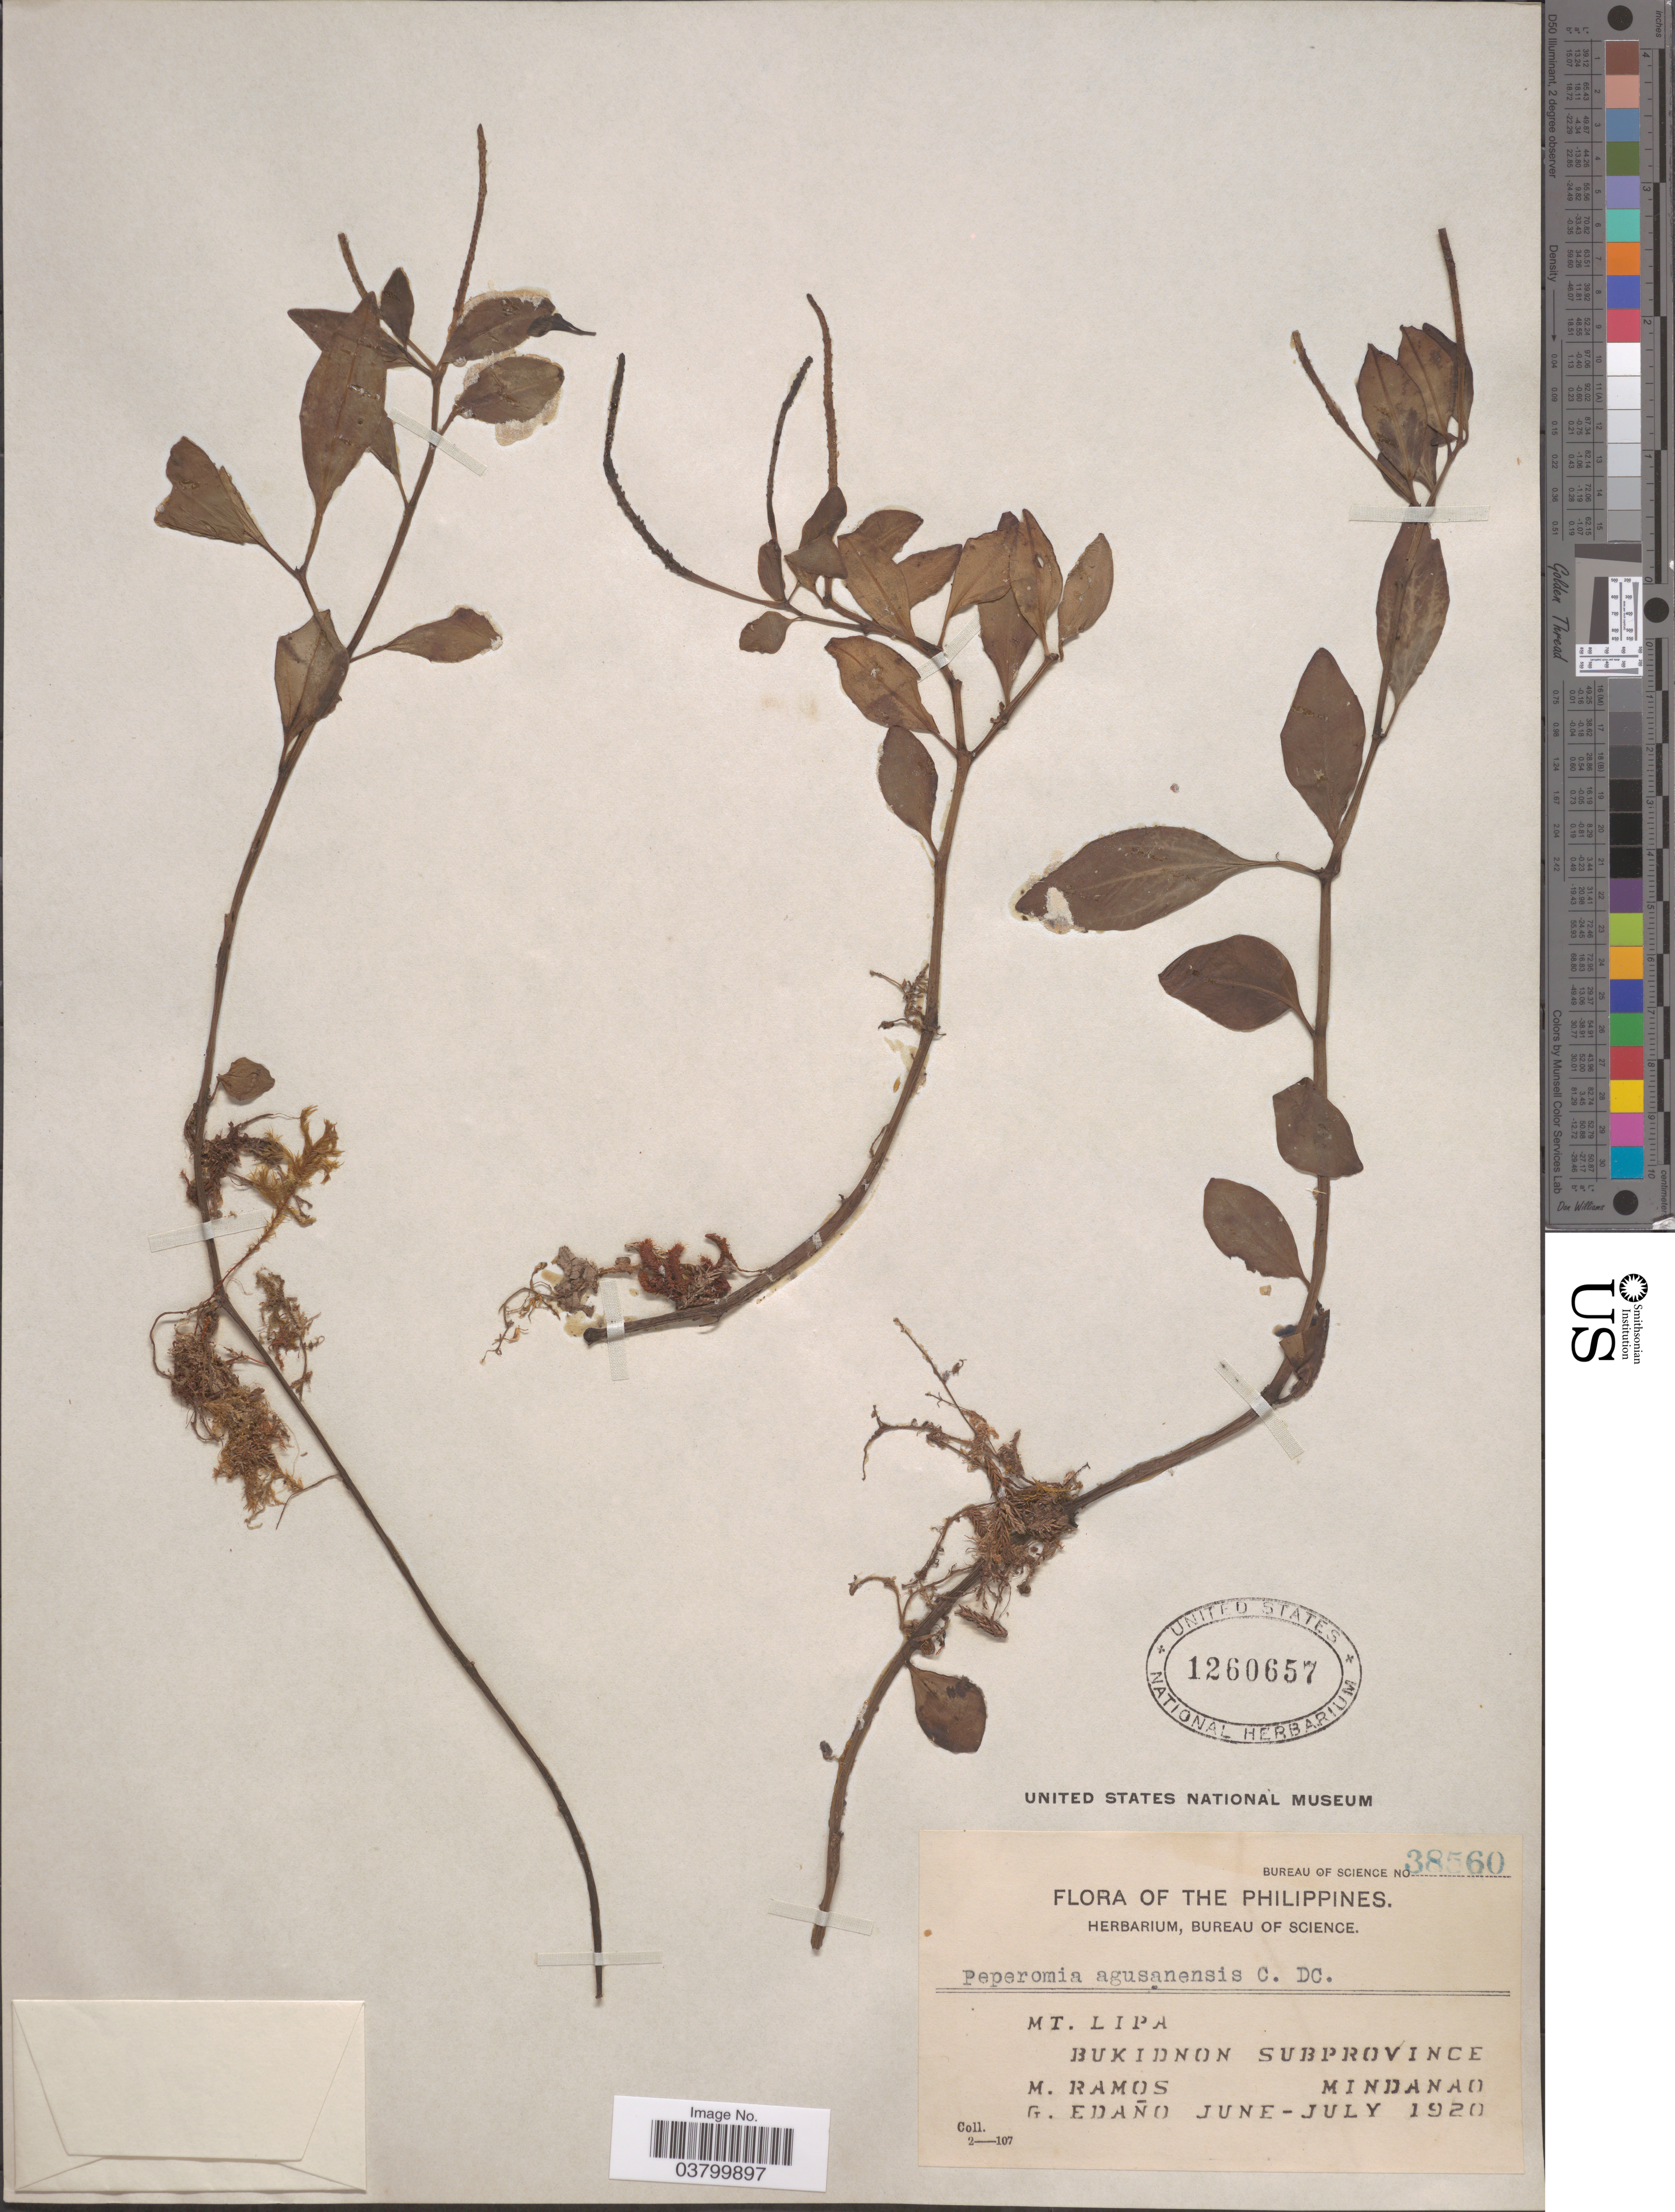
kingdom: Plantae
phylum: Tracheophyta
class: Magnoliopsida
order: Piperales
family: Piperaceae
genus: Peperomia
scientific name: Peperomia agusanensis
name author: C. DC. in Elmer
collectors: M. Ramos & G. Edaño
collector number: Bureau of Science 38560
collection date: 1920-06/1920-07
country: Philippines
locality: Mt. Lipa. Bukidnon Subprovince. Mindanao.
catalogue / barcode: US 1260657